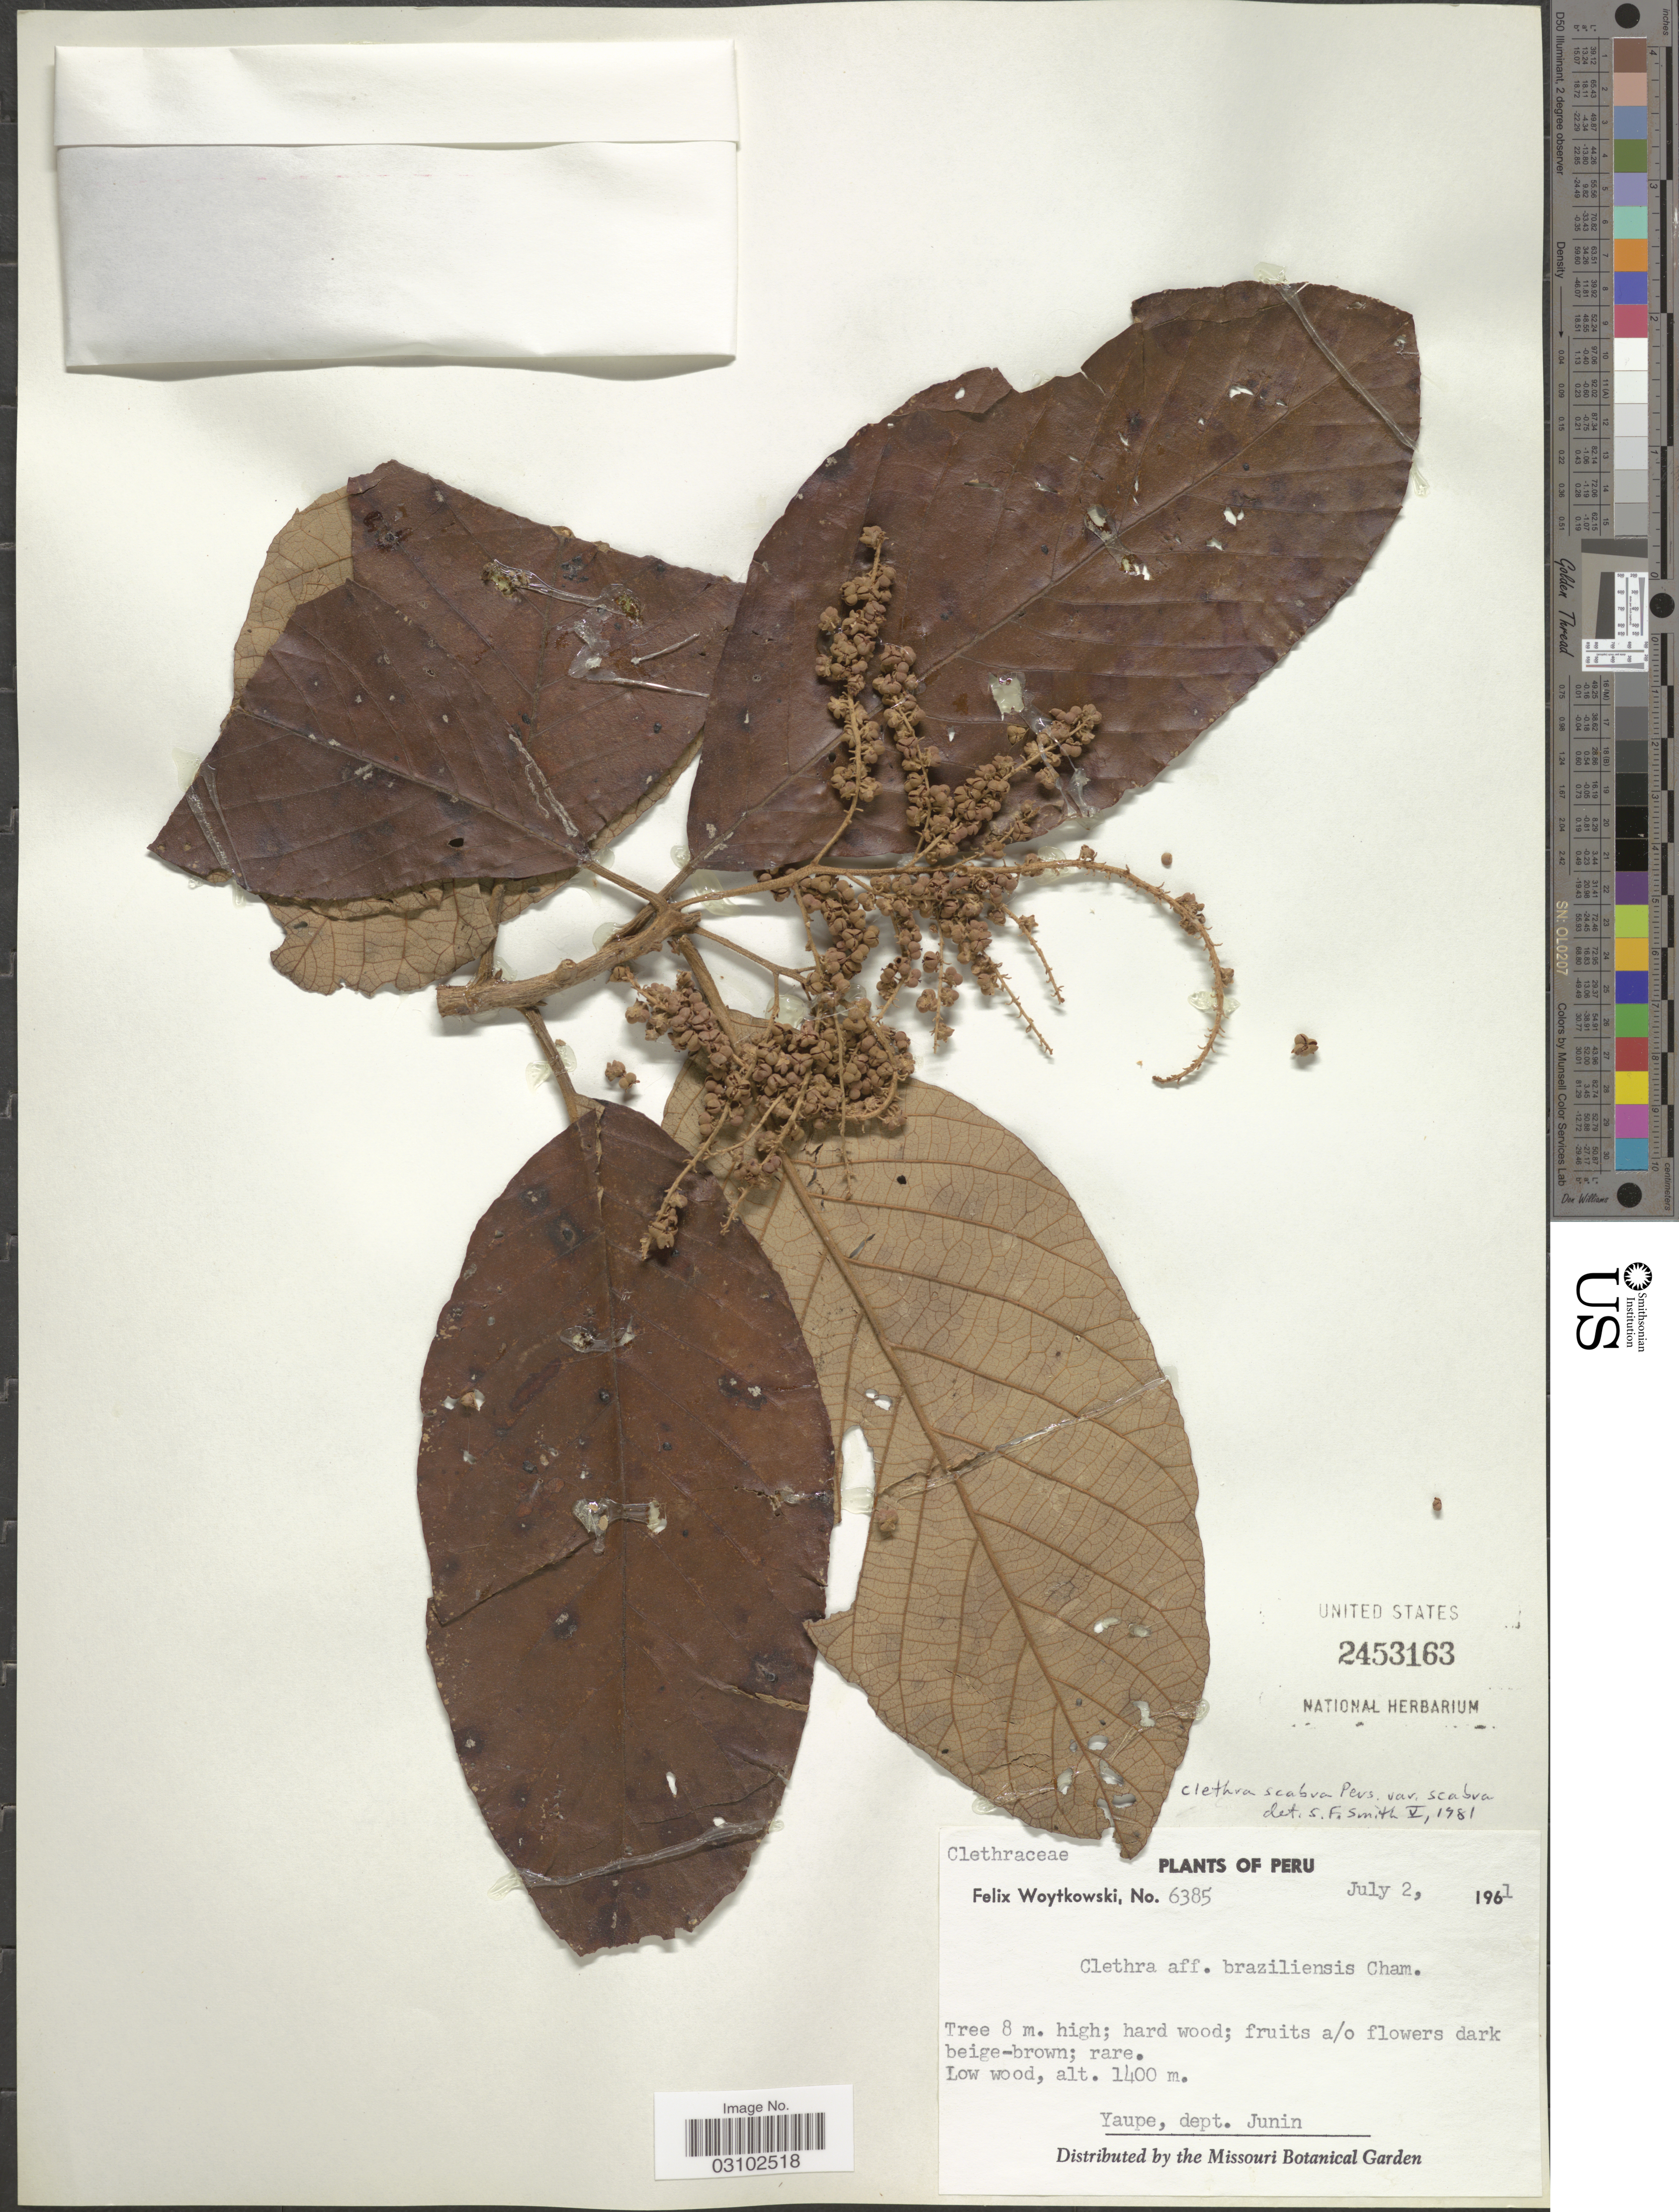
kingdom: Plantae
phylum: Tracheophyta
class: Magnoliopsida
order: Ericales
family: Clethraceae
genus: Clethra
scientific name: Clethra scabra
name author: Pers.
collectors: F. Woytkowski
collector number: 6385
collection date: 1961-07-02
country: Peru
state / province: Junín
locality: Yaupe, dept. Junin.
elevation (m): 1400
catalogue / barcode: US 2453163